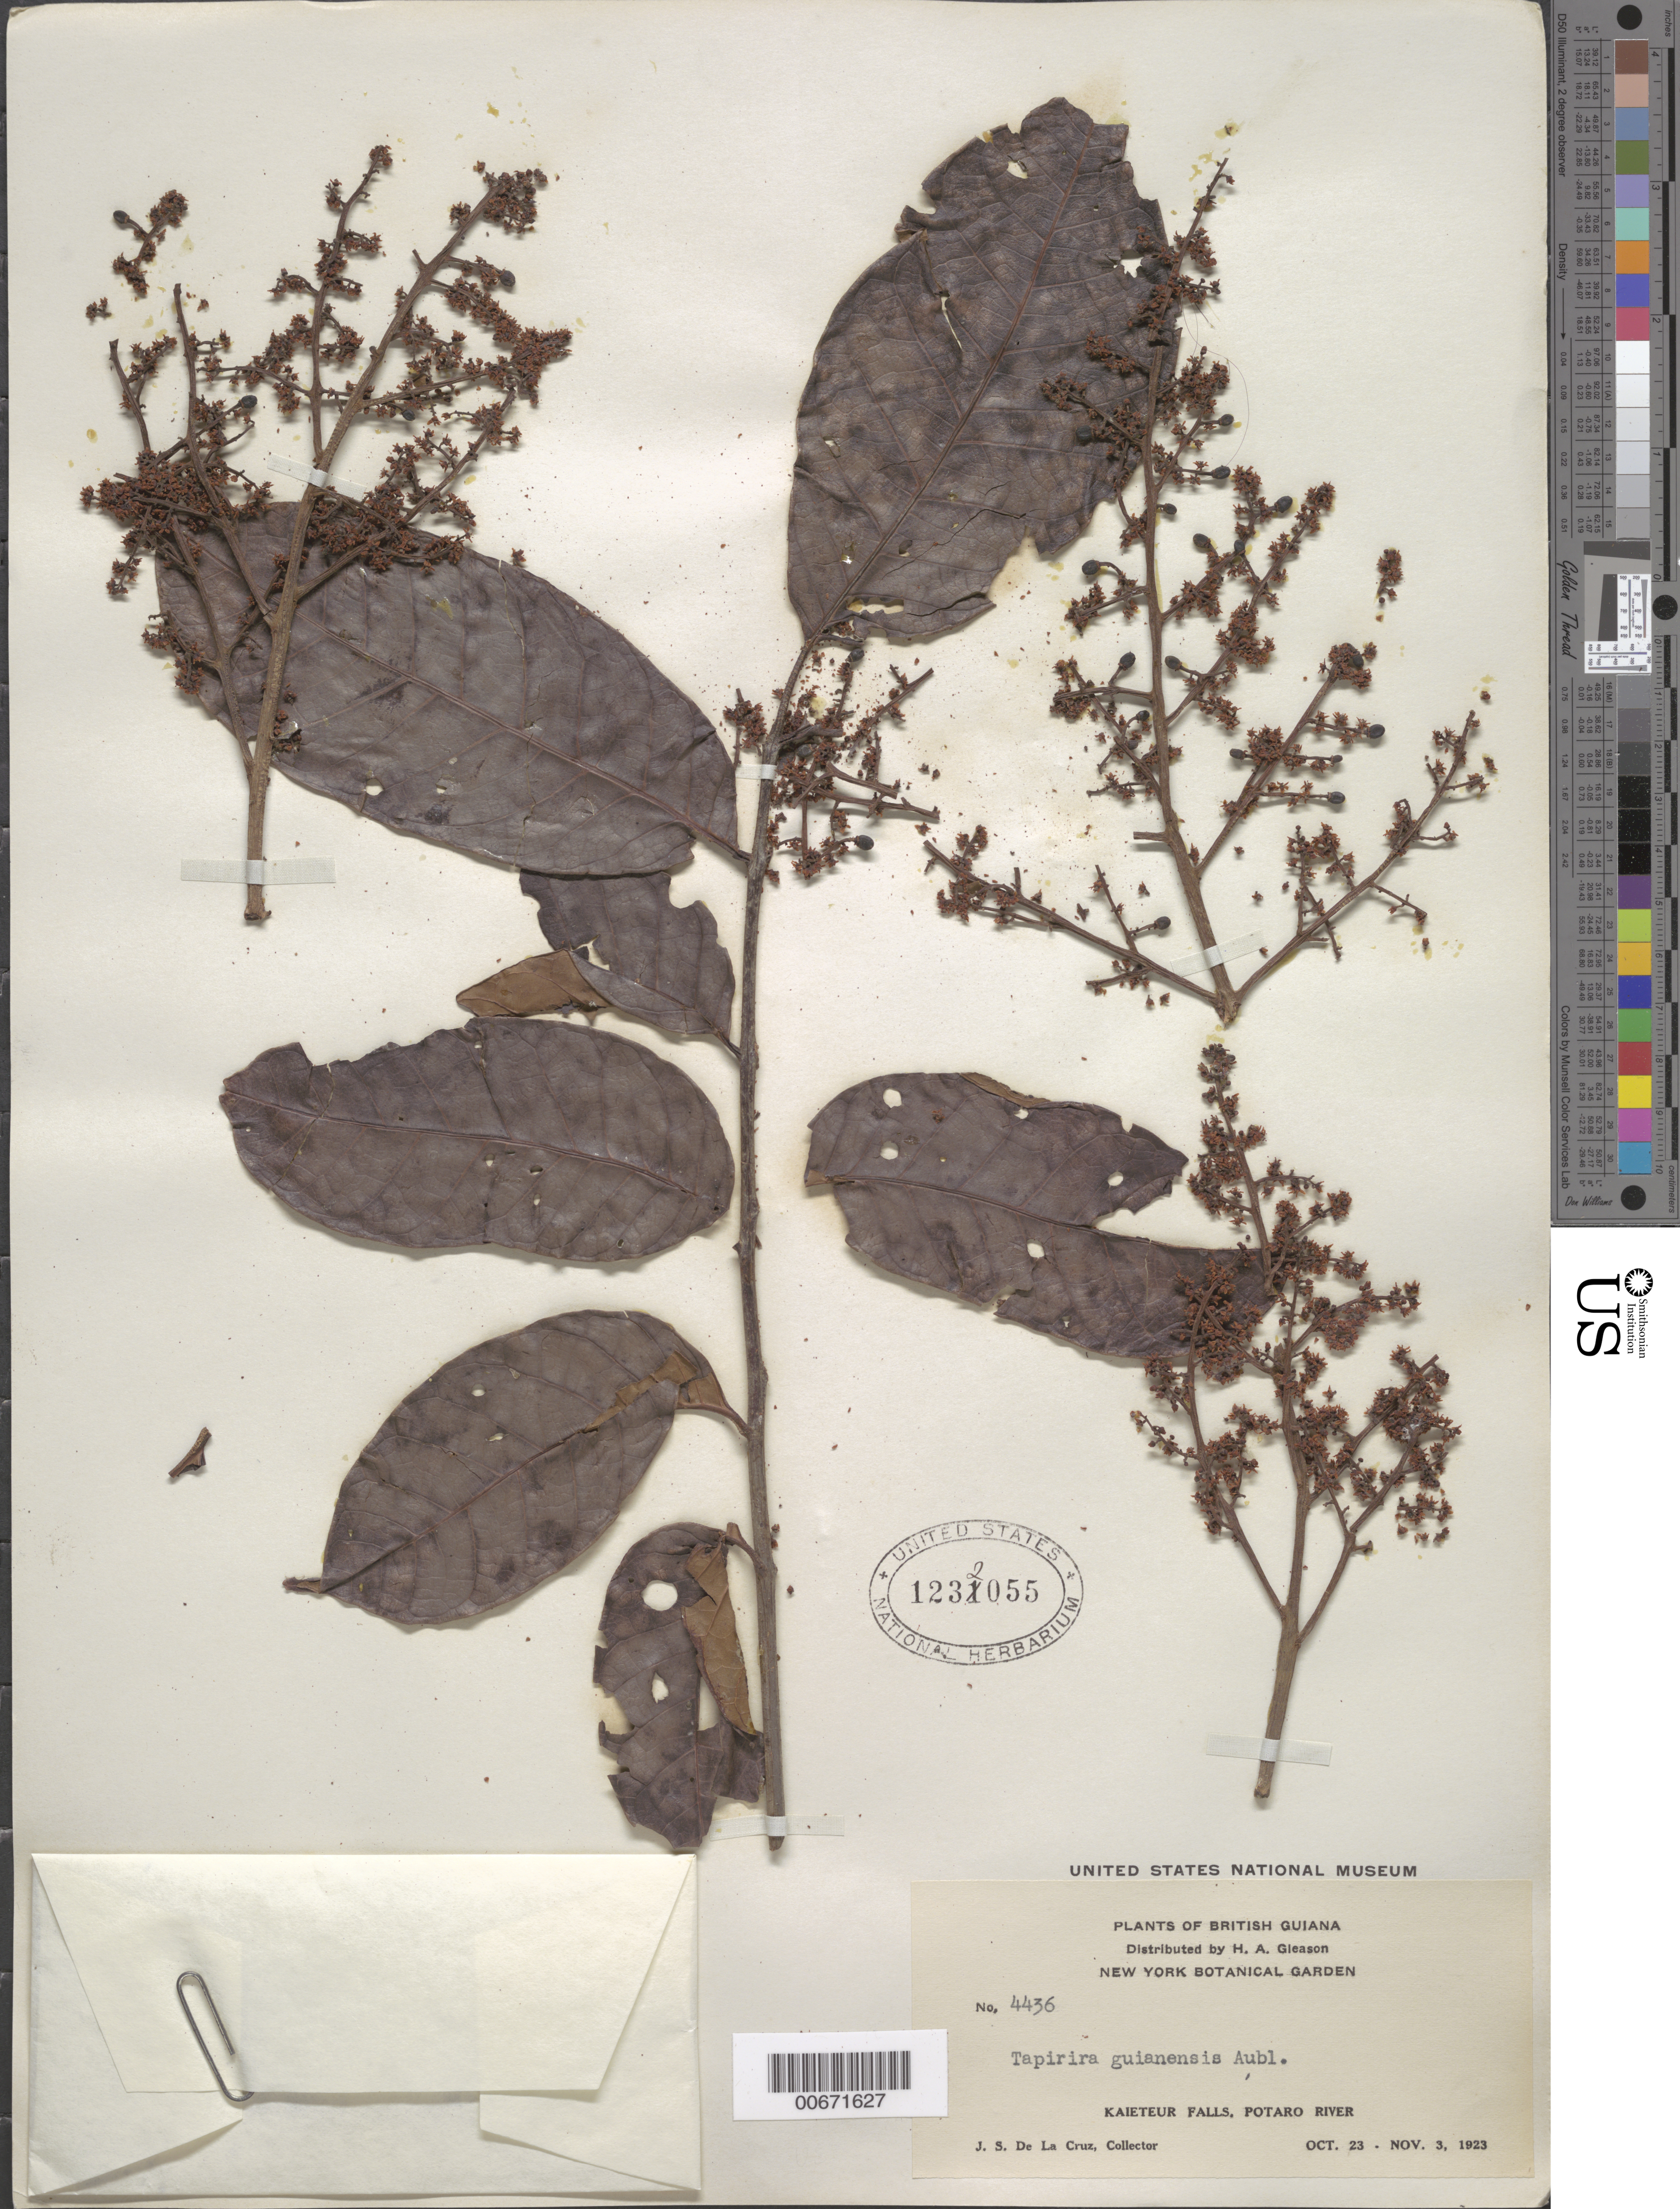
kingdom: Plantae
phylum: Tracheophyta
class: Magnoliopsida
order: Sapindales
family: Anacardiaceae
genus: Tapirira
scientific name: Tapirira guianensis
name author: Aubl.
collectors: J. S. de la Cruz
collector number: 4436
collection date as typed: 23-Oct-23 to 3-Nov-23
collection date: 1923-10-23/1923-11-03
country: Guyana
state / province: Potaro-Siparuni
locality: Kaieteur Falls, Potaro R.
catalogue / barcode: US 1232055